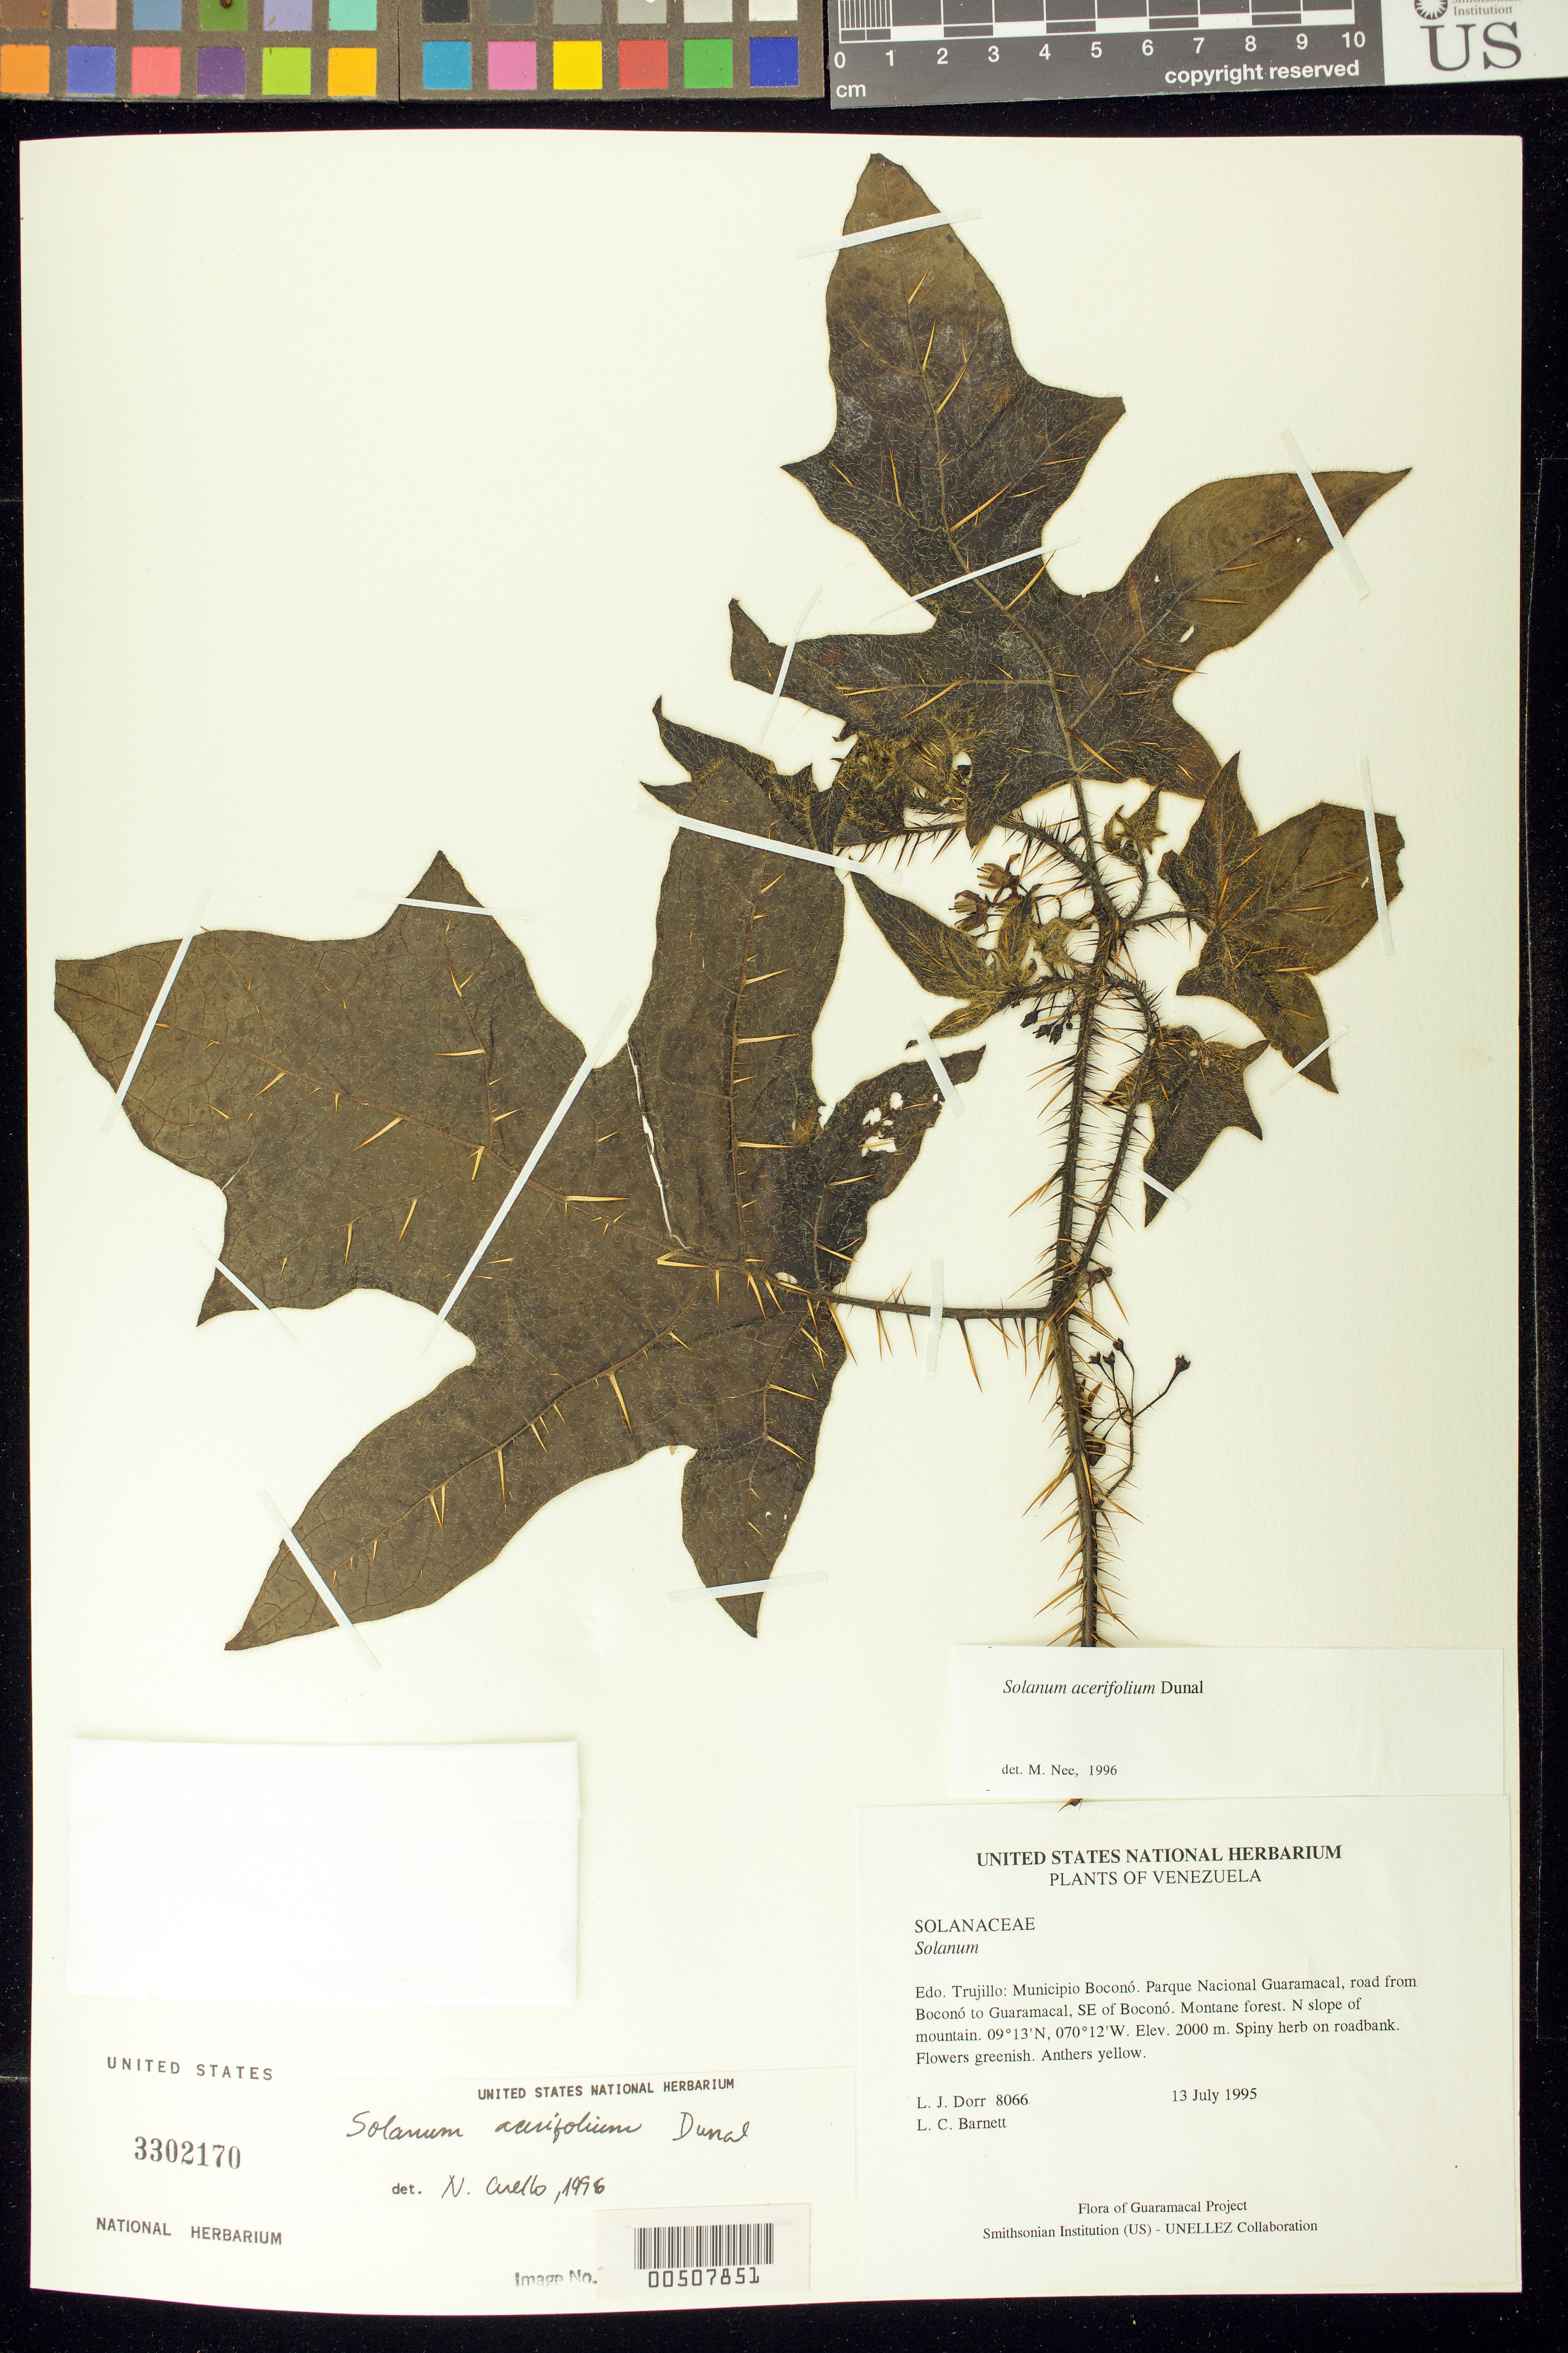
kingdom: Plantae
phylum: Tracheophyta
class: Magnoliopsida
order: Solanales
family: Solanaceae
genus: Solanum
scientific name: Solanum acerifolium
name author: Humb. & Bonpl. ex Dunal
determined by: Nee, Michael H.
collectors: L. J. Dorr & L. C. Barnett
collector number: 8066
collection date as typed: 13 Jul 1995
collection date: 1995-07-13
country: Venezuela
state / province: Trujillo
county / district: Boconó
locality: Parque Nacional Guaramacal, road from Boconó to Guaramacal, SE of Boconó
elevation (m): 2000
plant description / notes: PORT, US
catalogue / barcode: US 3302170